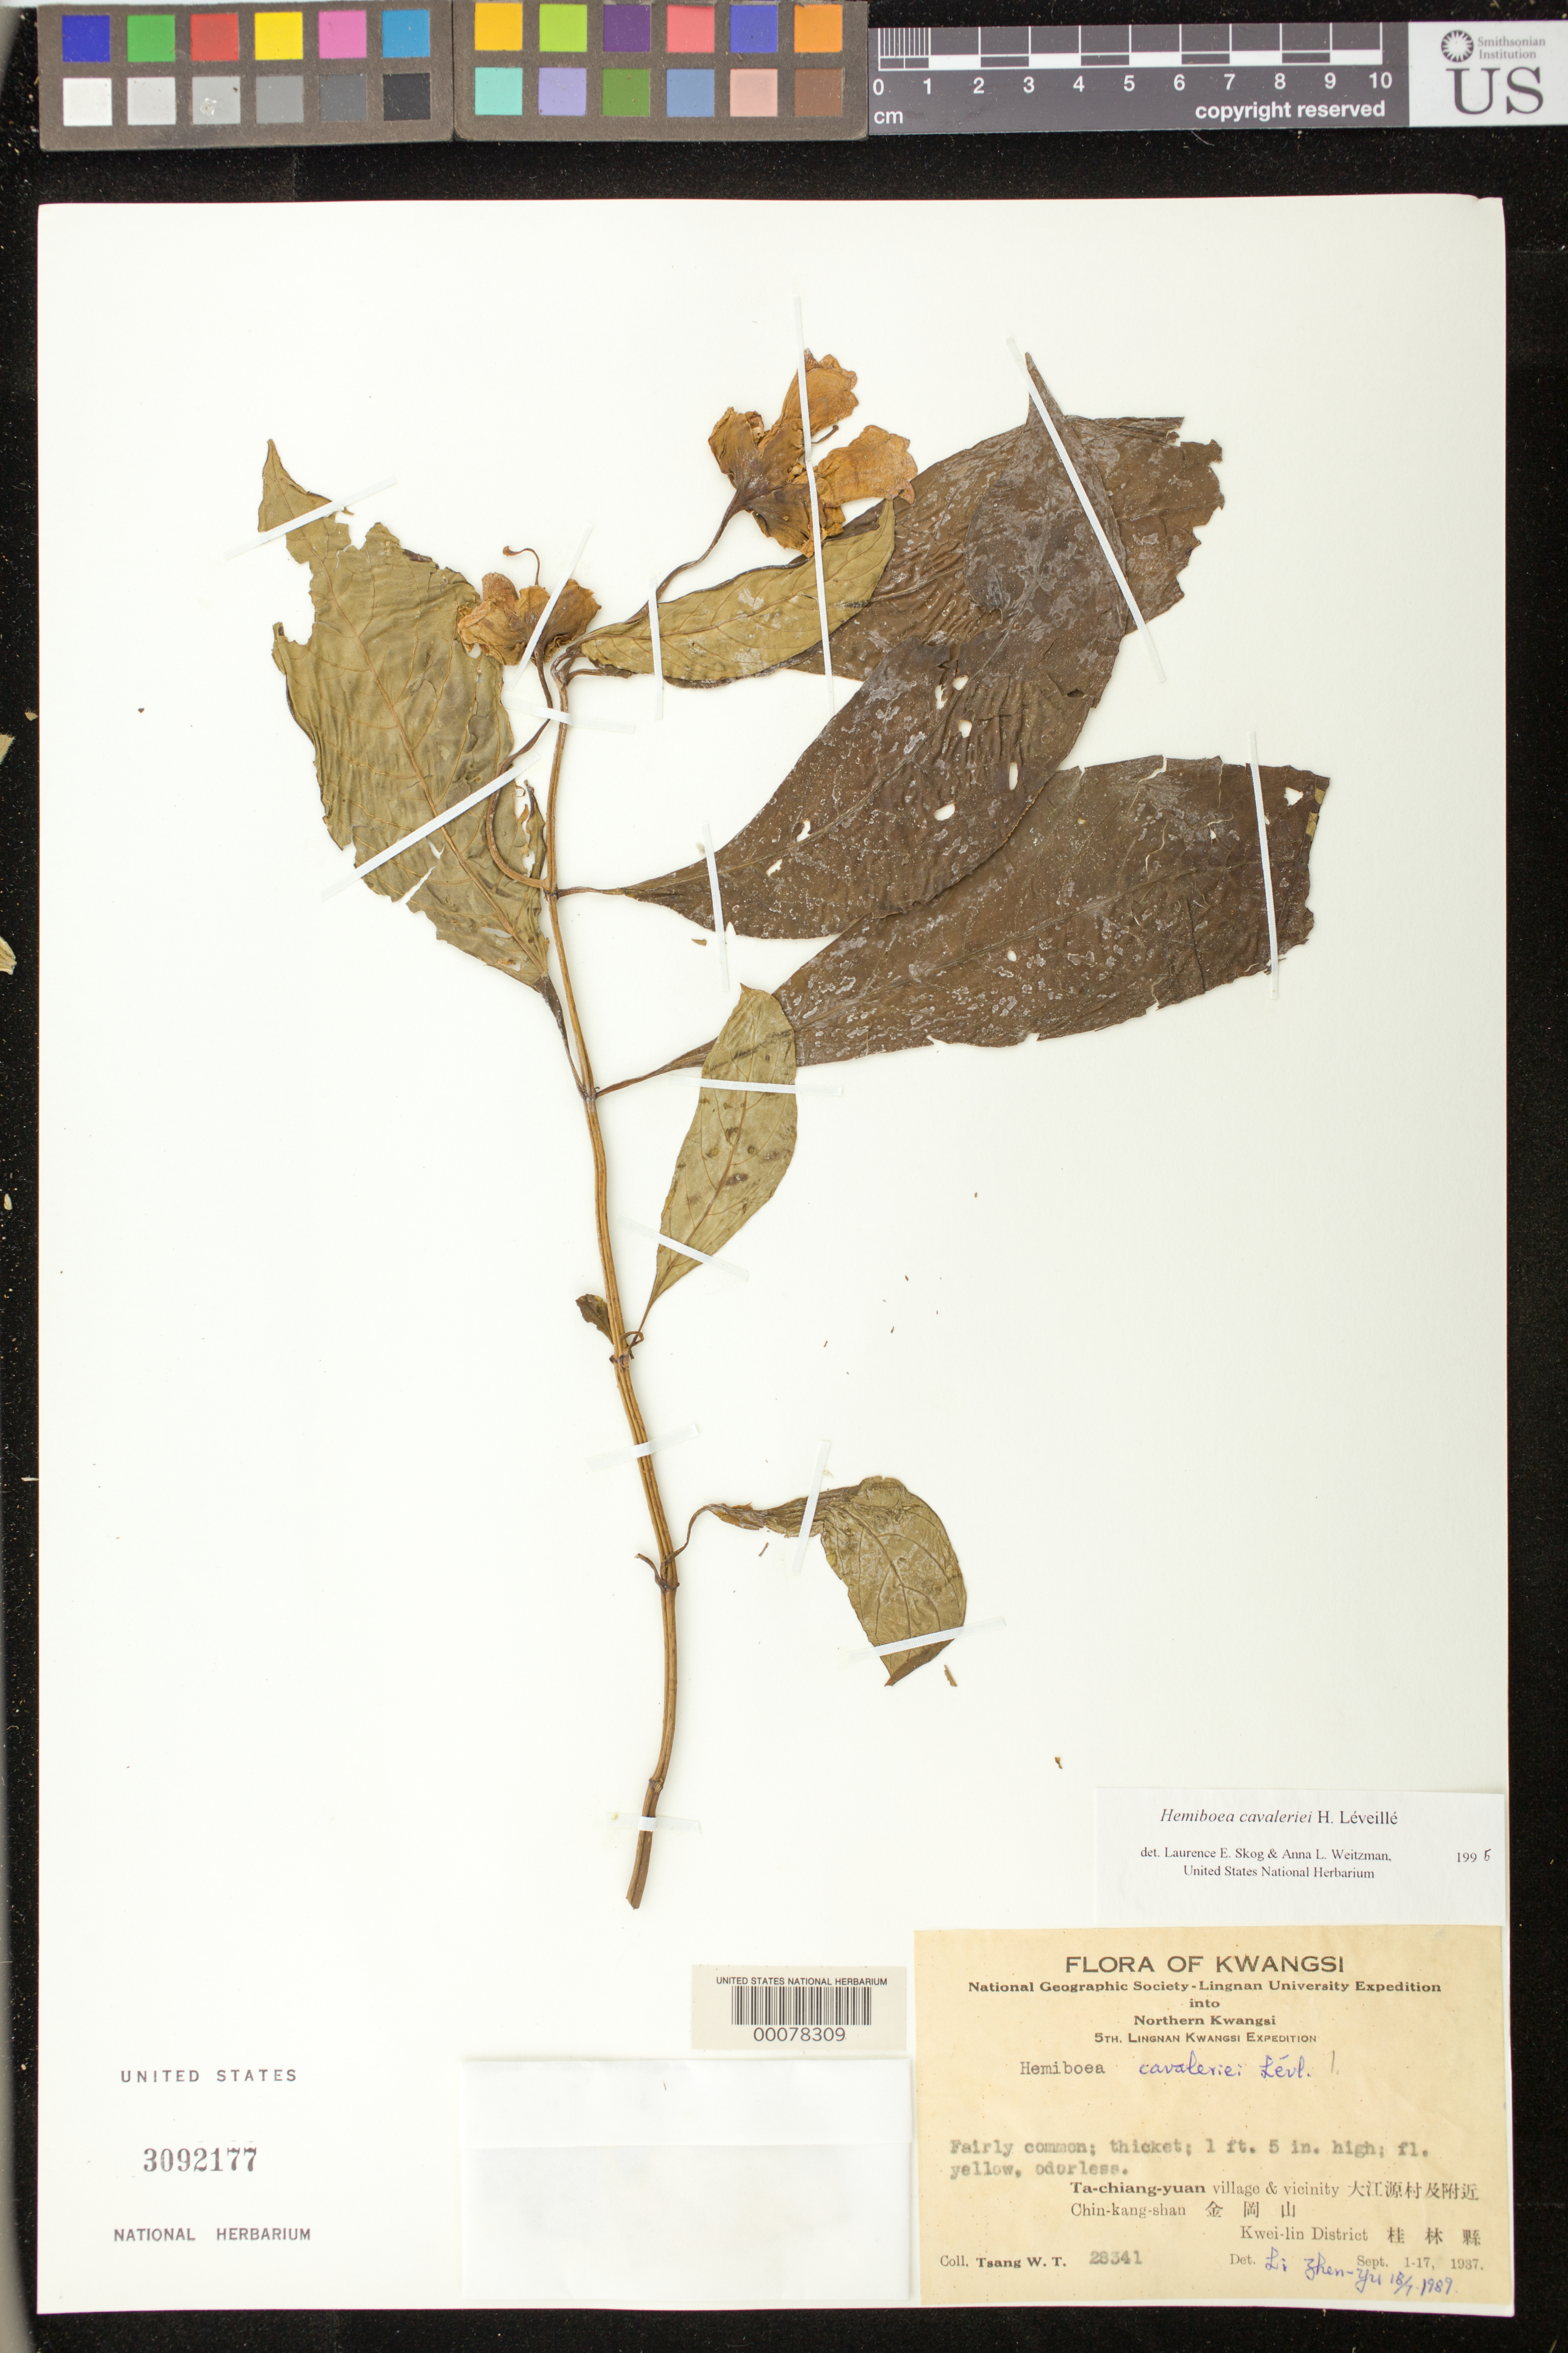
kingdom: Plantae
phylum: Tracheophyta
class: Magnoliopsida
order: Lamiales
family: Gesneriaceae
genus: Hemiboea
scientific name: Hemiboea cavaleriei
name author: H. Lév.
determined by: Zhen-yu, L.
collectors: W. T. Tsang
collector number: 28341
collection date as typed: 01-17 Sep 1937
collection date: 1937-09-01/1937-09-17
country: China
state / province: Guangxi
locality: Ta-chiang-yuan village & vicinity, chin-kang-shan, kwei-lin district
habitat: Thicket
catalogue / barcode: US 3092177